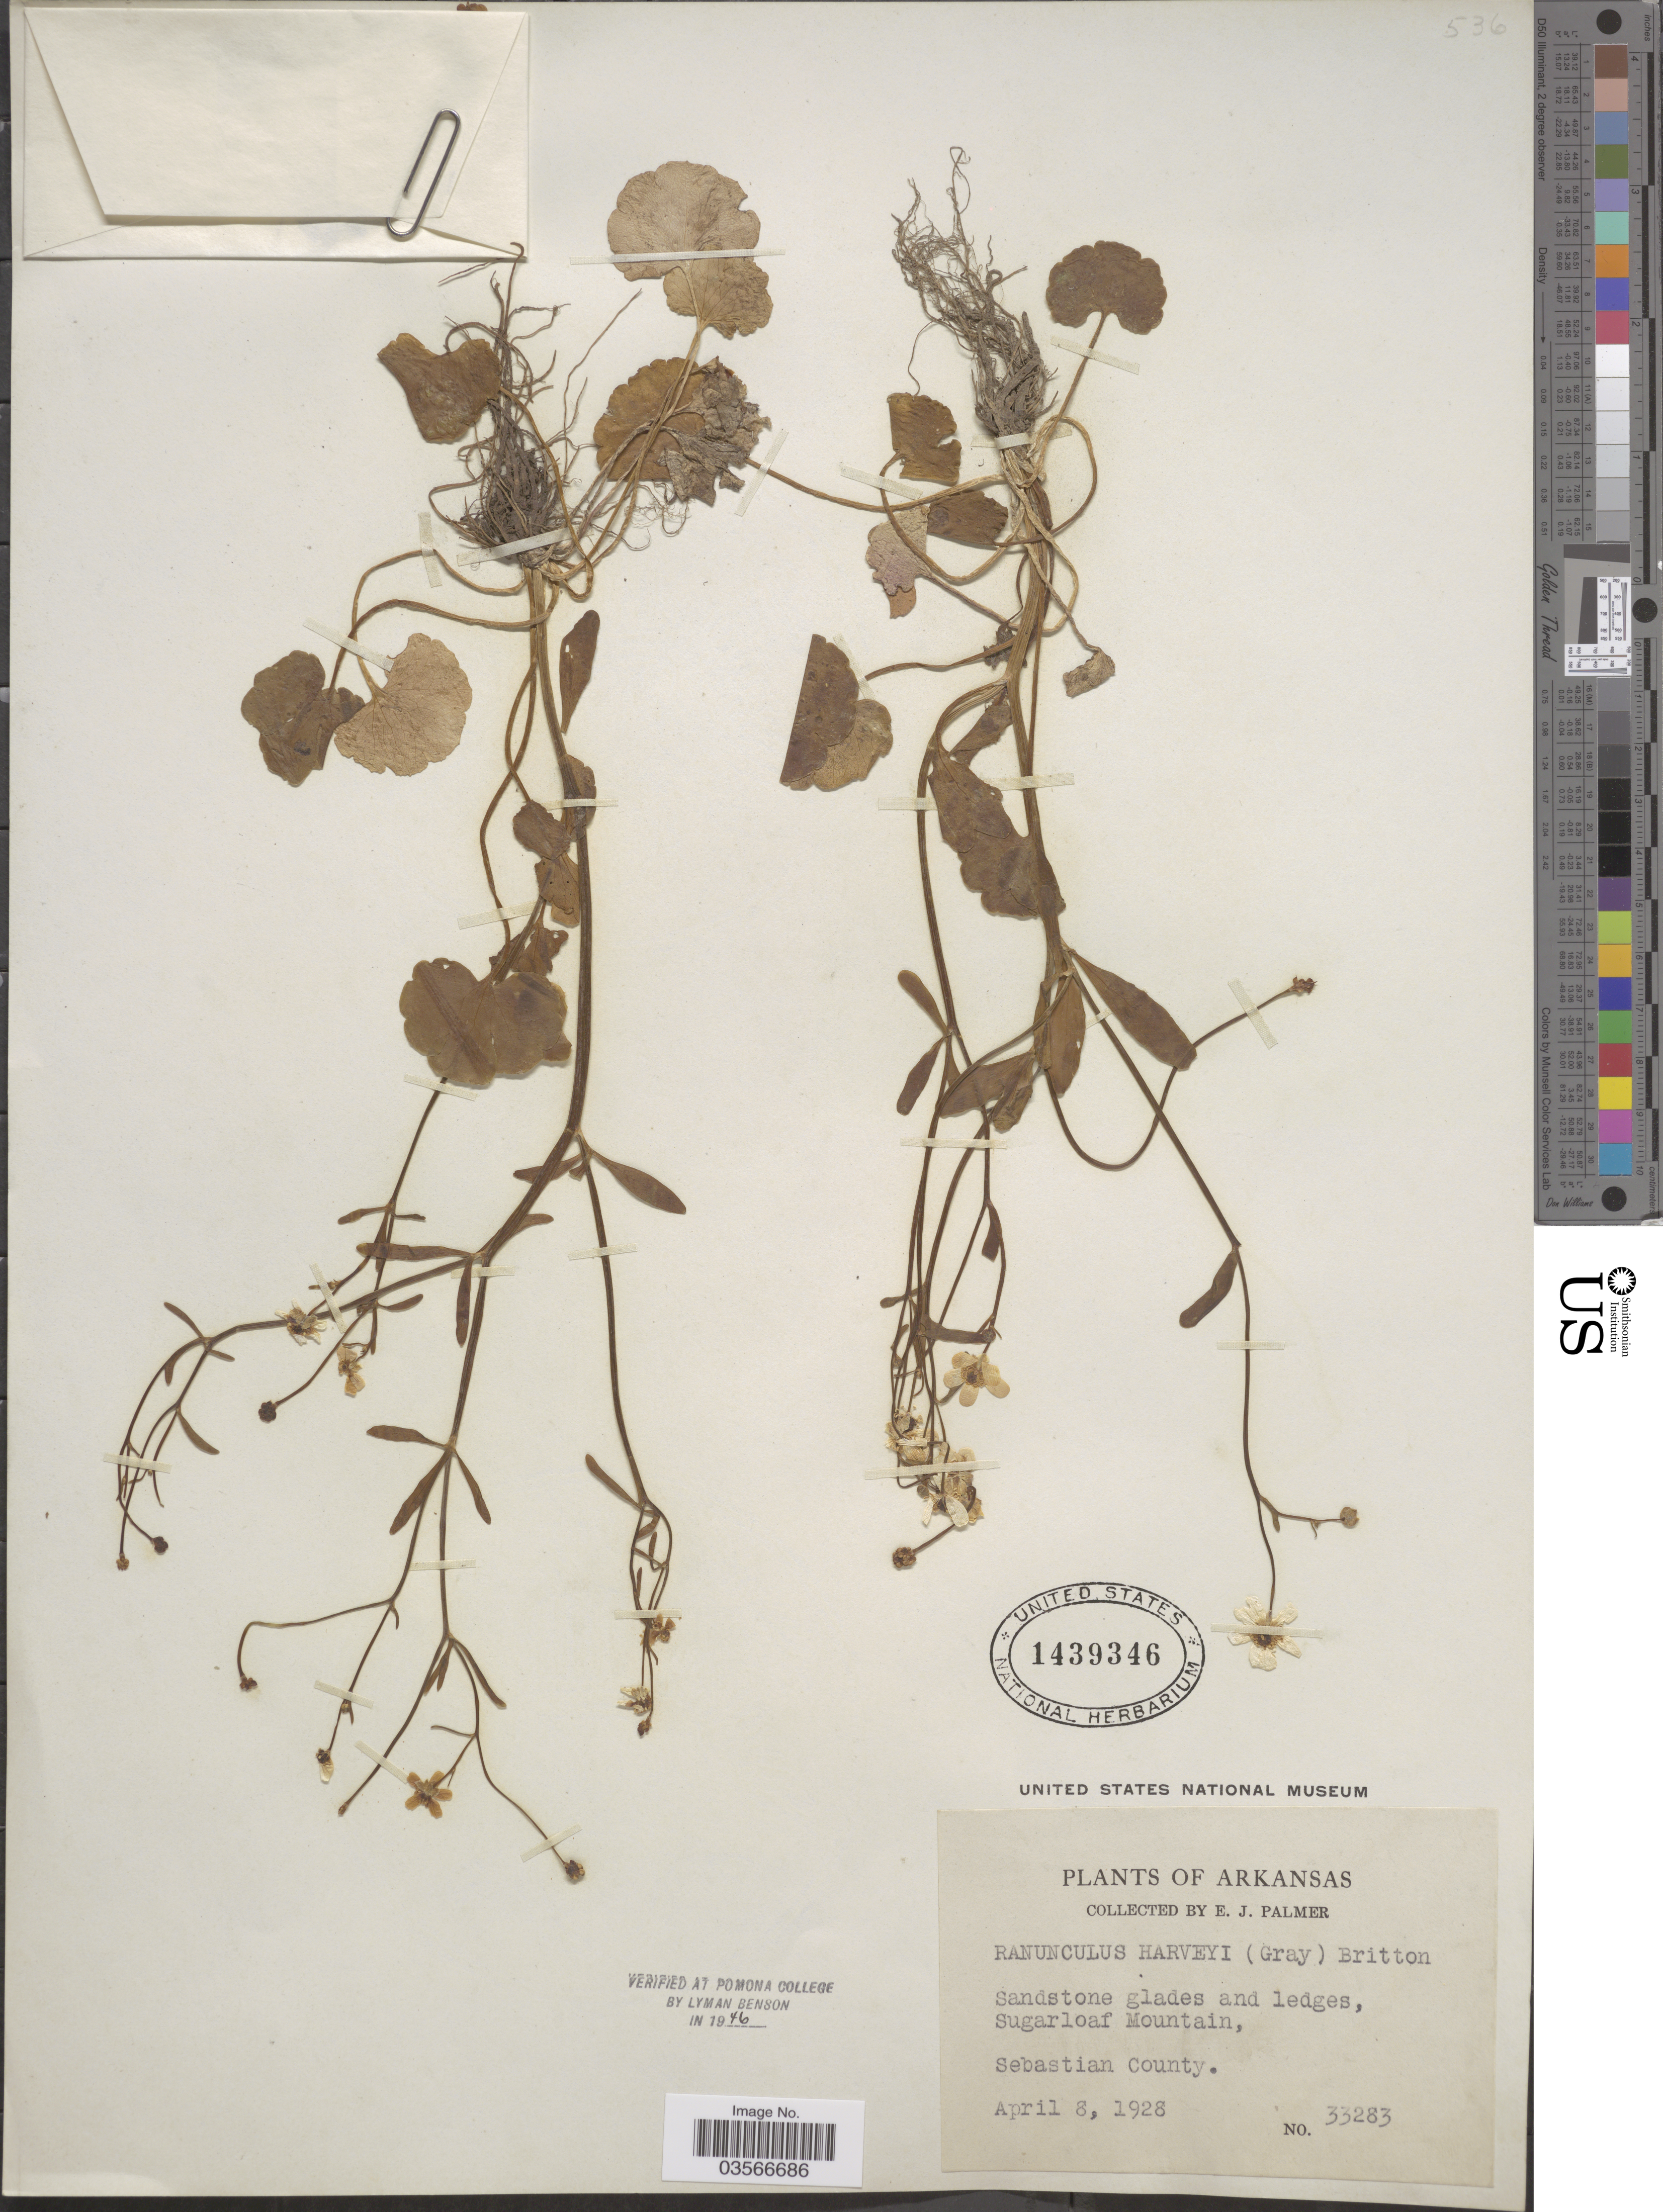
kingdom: Plantae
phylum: Tracheophyta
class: Magnoliopsida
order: Ranunculales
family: Ranunculaceae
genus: Ranunculus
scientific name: Ranunculus harveyi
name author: (A. Gray) Britton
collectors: E. J. Palmer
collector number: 33283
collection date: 1928-04-08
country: United States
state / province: Arkansas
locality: Sugarloaf Mountain, Sebastian County.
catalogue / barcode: US 1439346